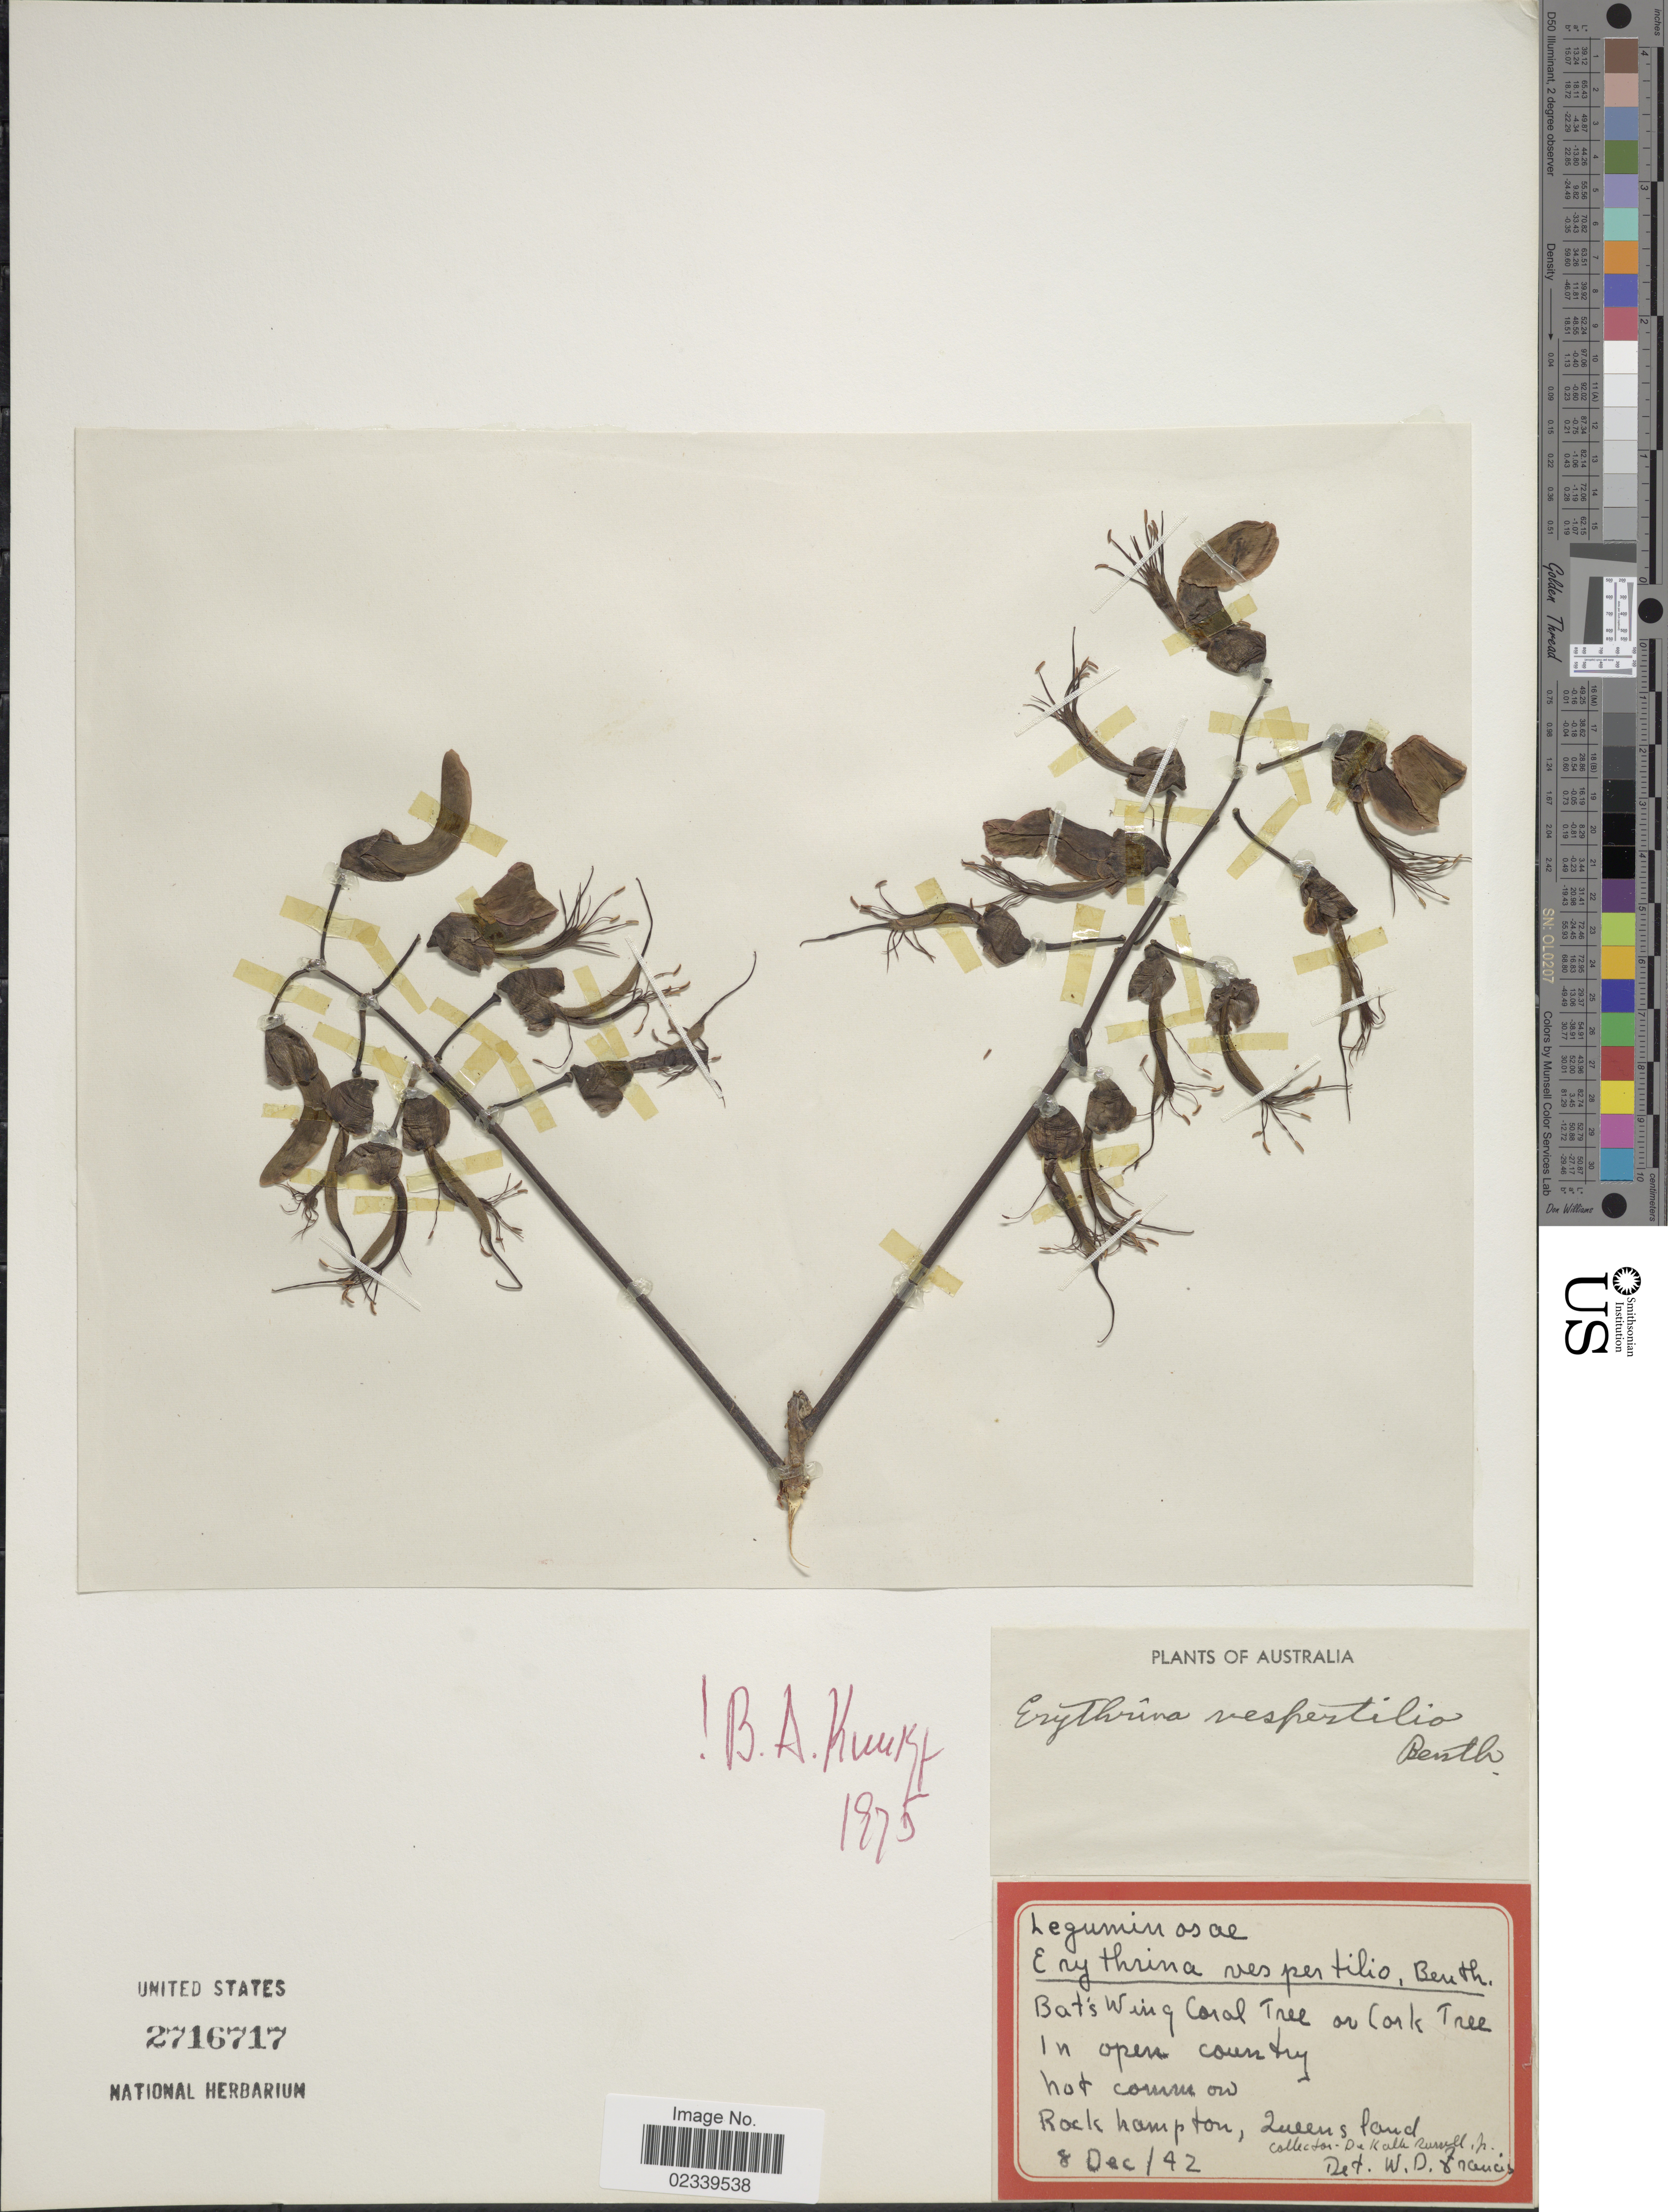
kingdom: Plantae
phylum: Tracheophyta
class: Magnoliopsida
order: Fabales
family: Fabaceae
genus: Erythrina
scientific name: Erythrina vespertilio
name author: Benth.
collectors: D. K. Russell Jr.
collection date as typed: Transcribed d/m/y: 8/12/42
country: Australia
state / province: Queensland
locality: Rockhampton, Queensland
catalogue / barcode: US 2716717